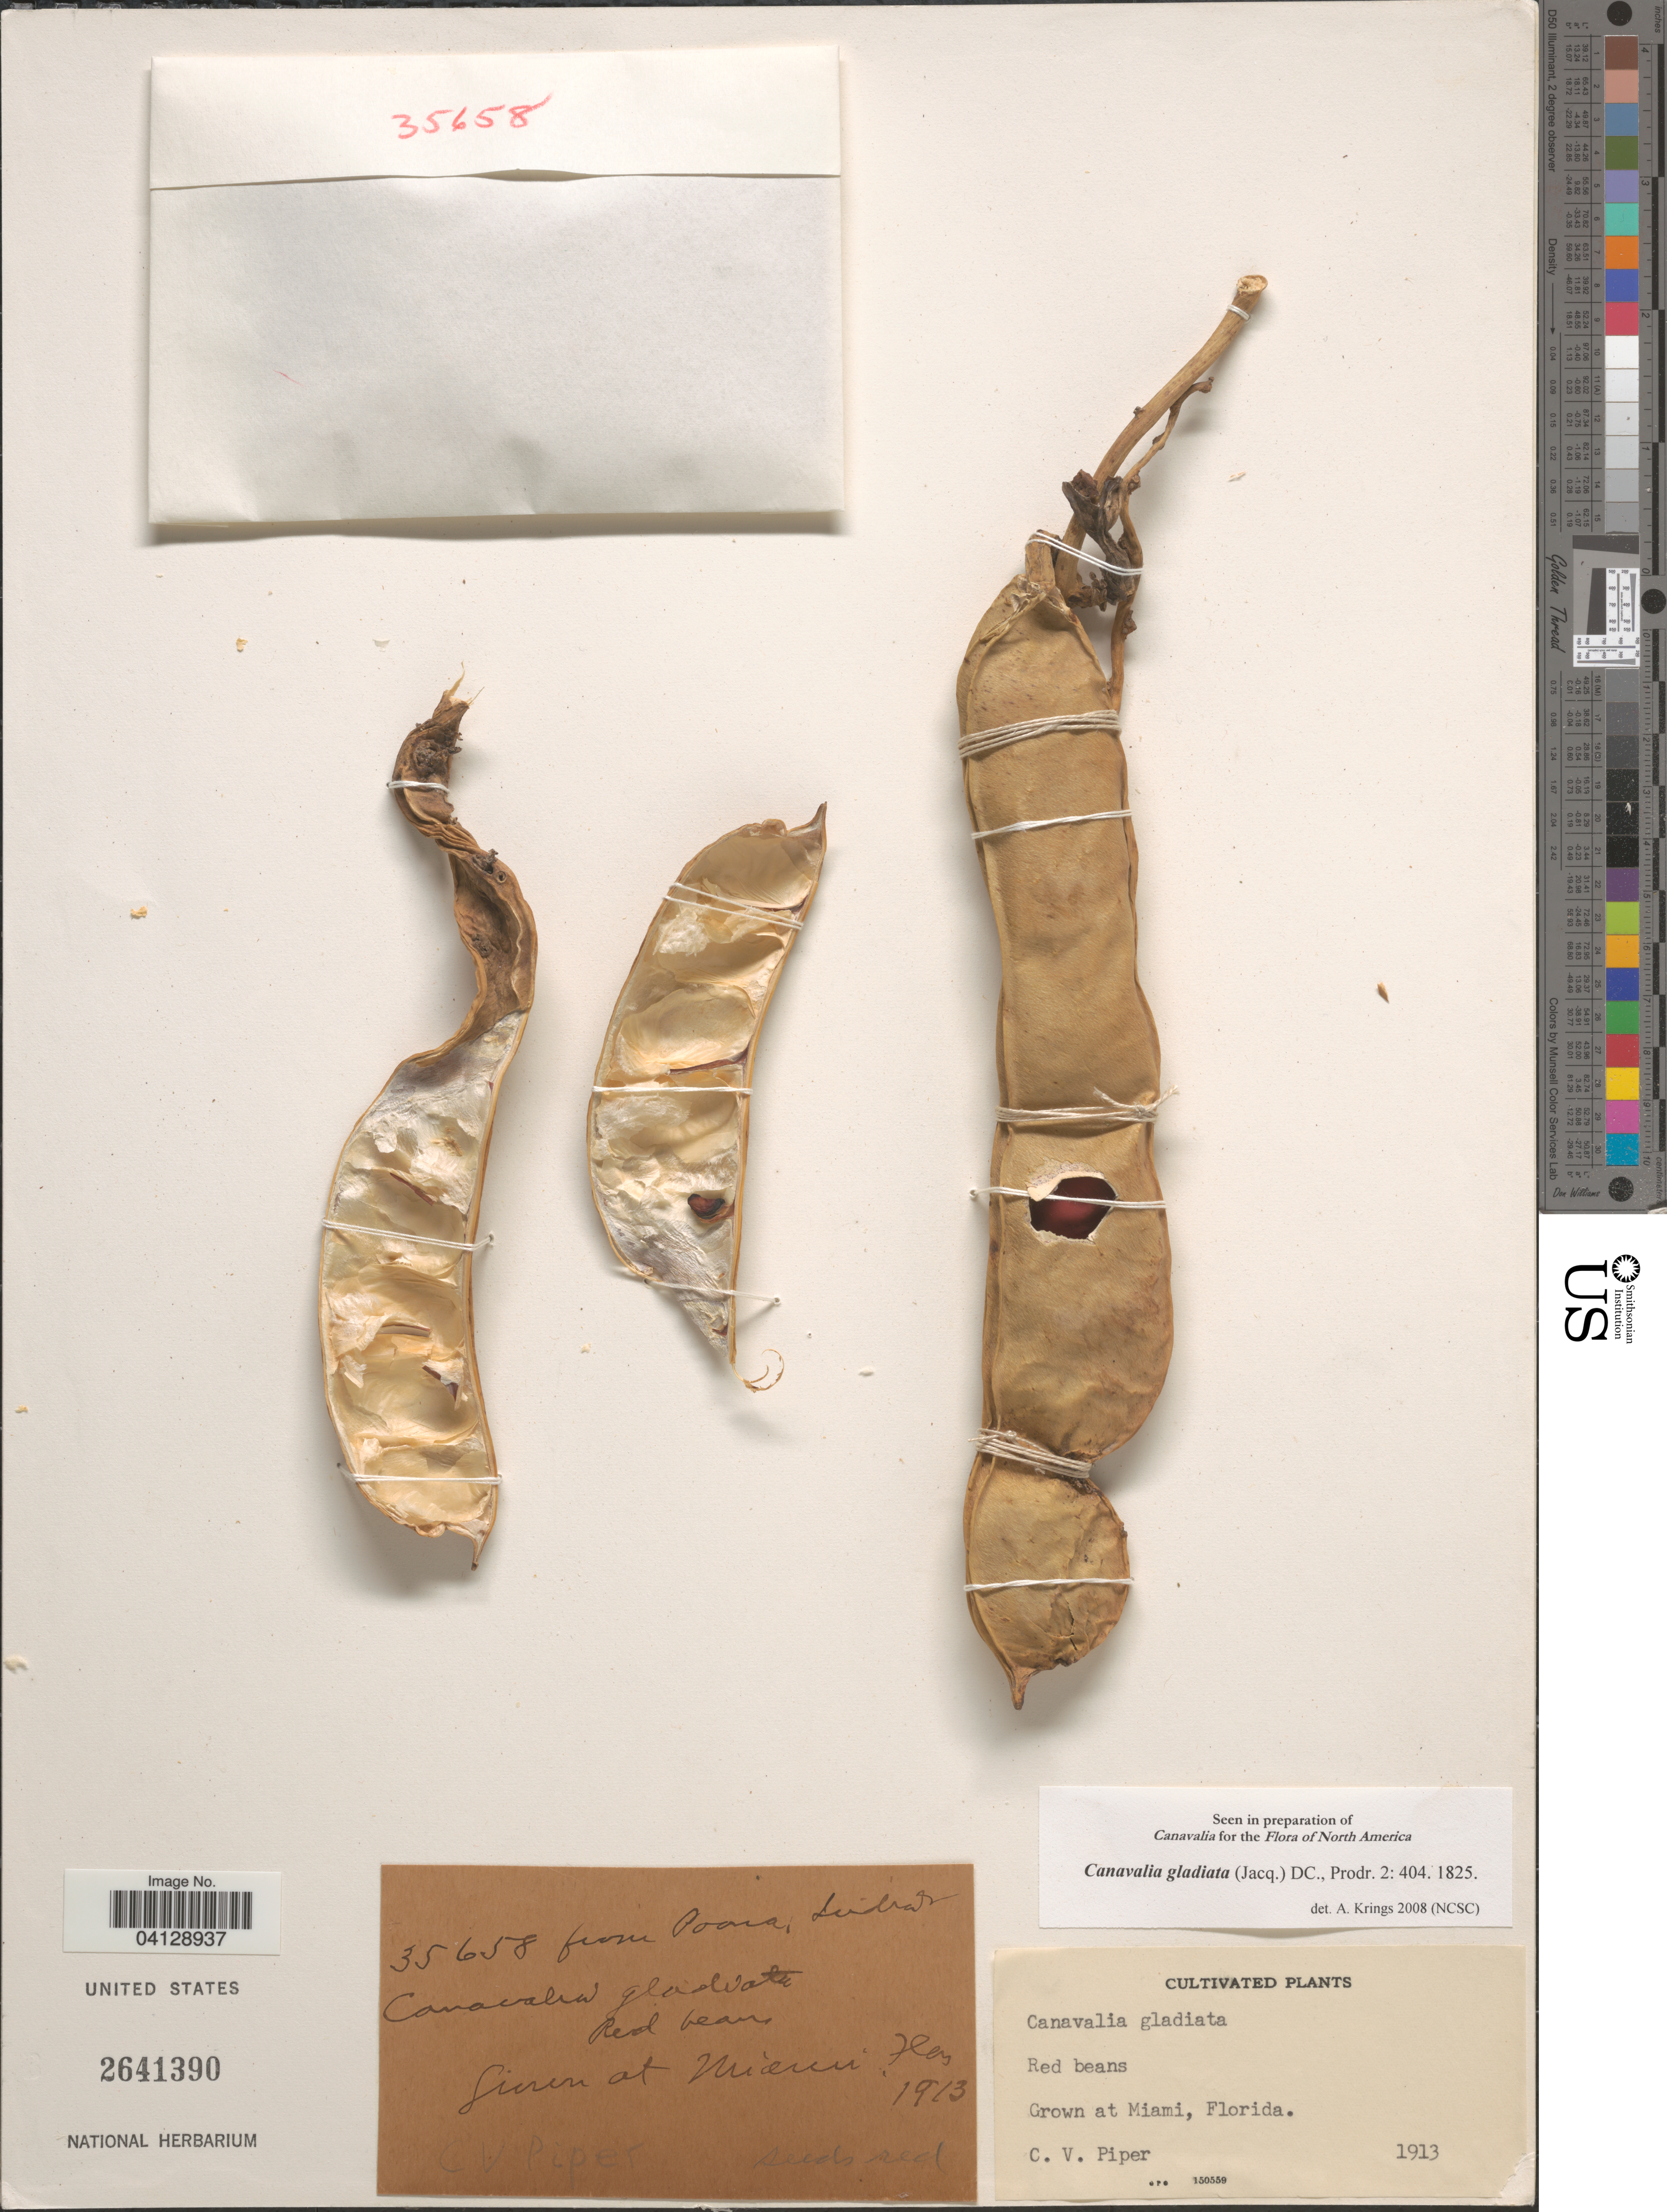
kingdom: Plantae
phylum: Tracheophyta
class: Magnoliopsida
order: Fabales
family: Fabaceae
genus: Canavalia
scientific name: Canavalia gladiata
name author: (Jacq.) DC.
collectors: C. V. Piper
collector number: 35658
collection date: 1913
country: United States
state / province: Florida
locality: Miami.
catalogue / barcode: US 2641390